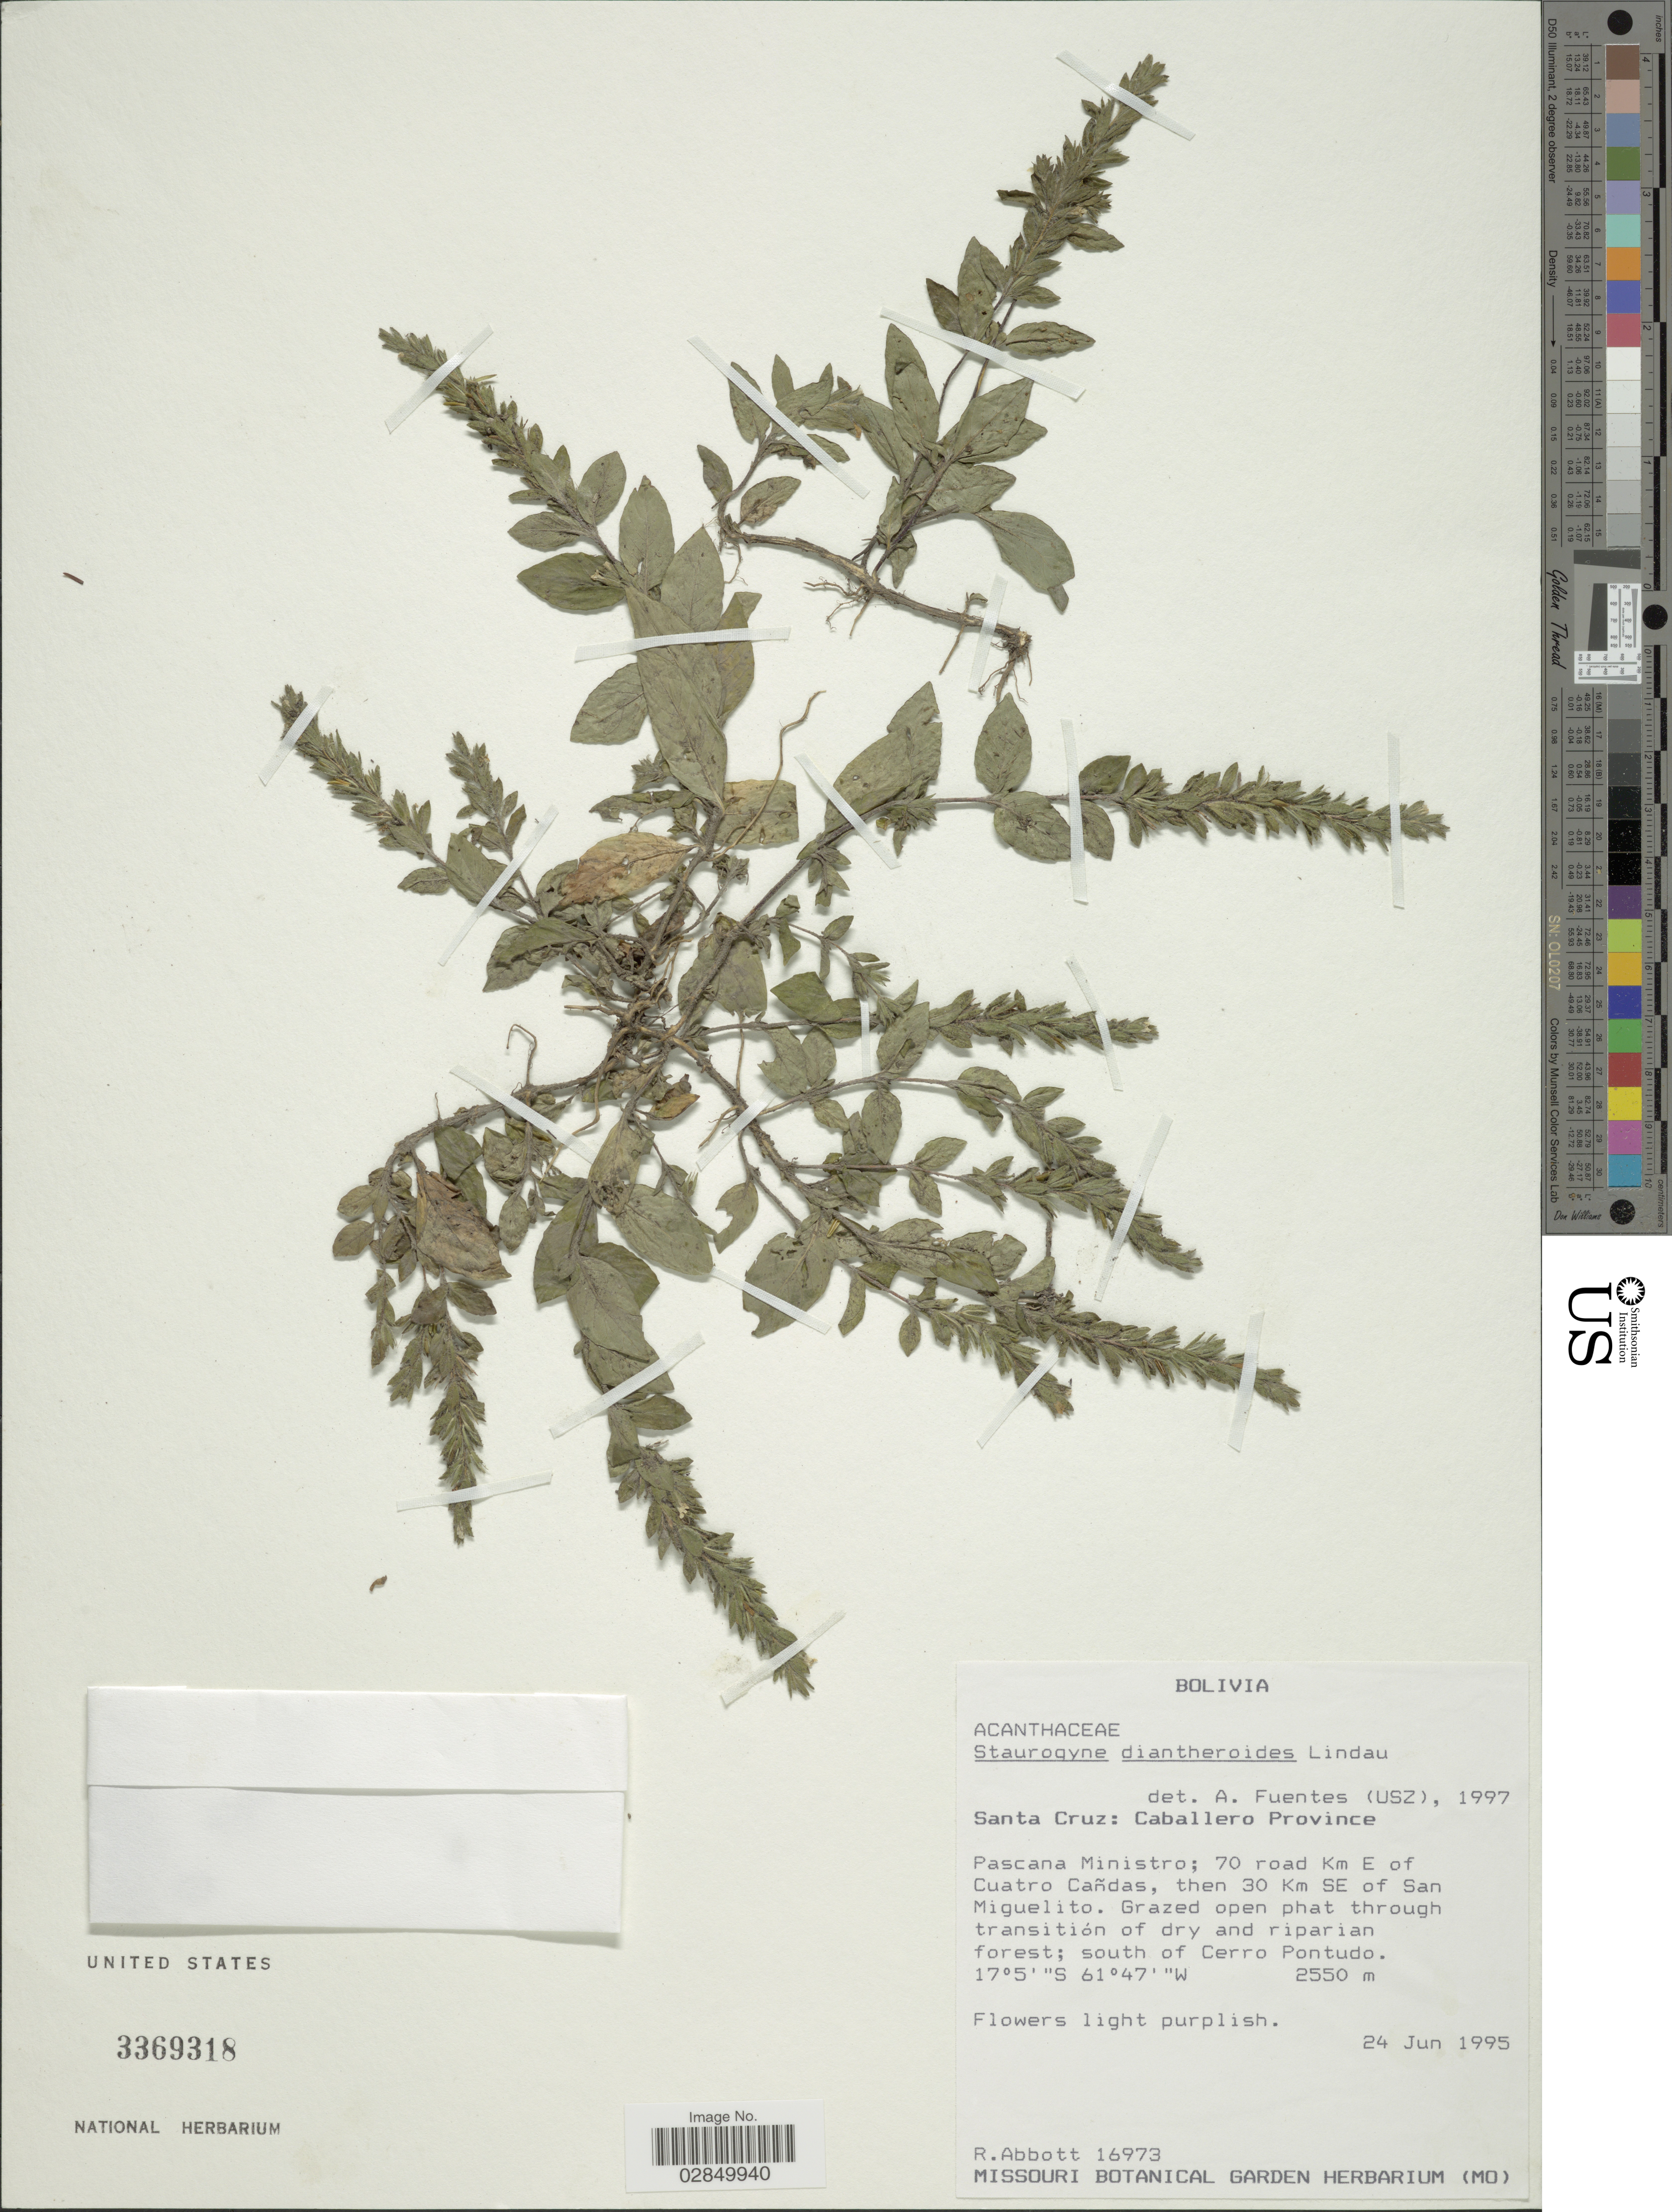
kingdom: Plantae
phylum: Tracheophyta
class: Magnoliopsida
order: Lamiales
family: Acanthaceae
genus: Staurogyne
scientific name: Staurogyne diantheroides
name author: Lindau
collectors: J. R. Abbott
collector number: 16973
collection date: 1995-06-24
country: Bolivia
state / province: Santa Cruz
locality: Caballero Province. Pascana Ministro; 70 road Km E of Cuatro Cañdas, then 30 Km SE of San Miguelito. South of Cerro Pontudo.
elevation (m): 2550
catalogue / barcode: US 3369318